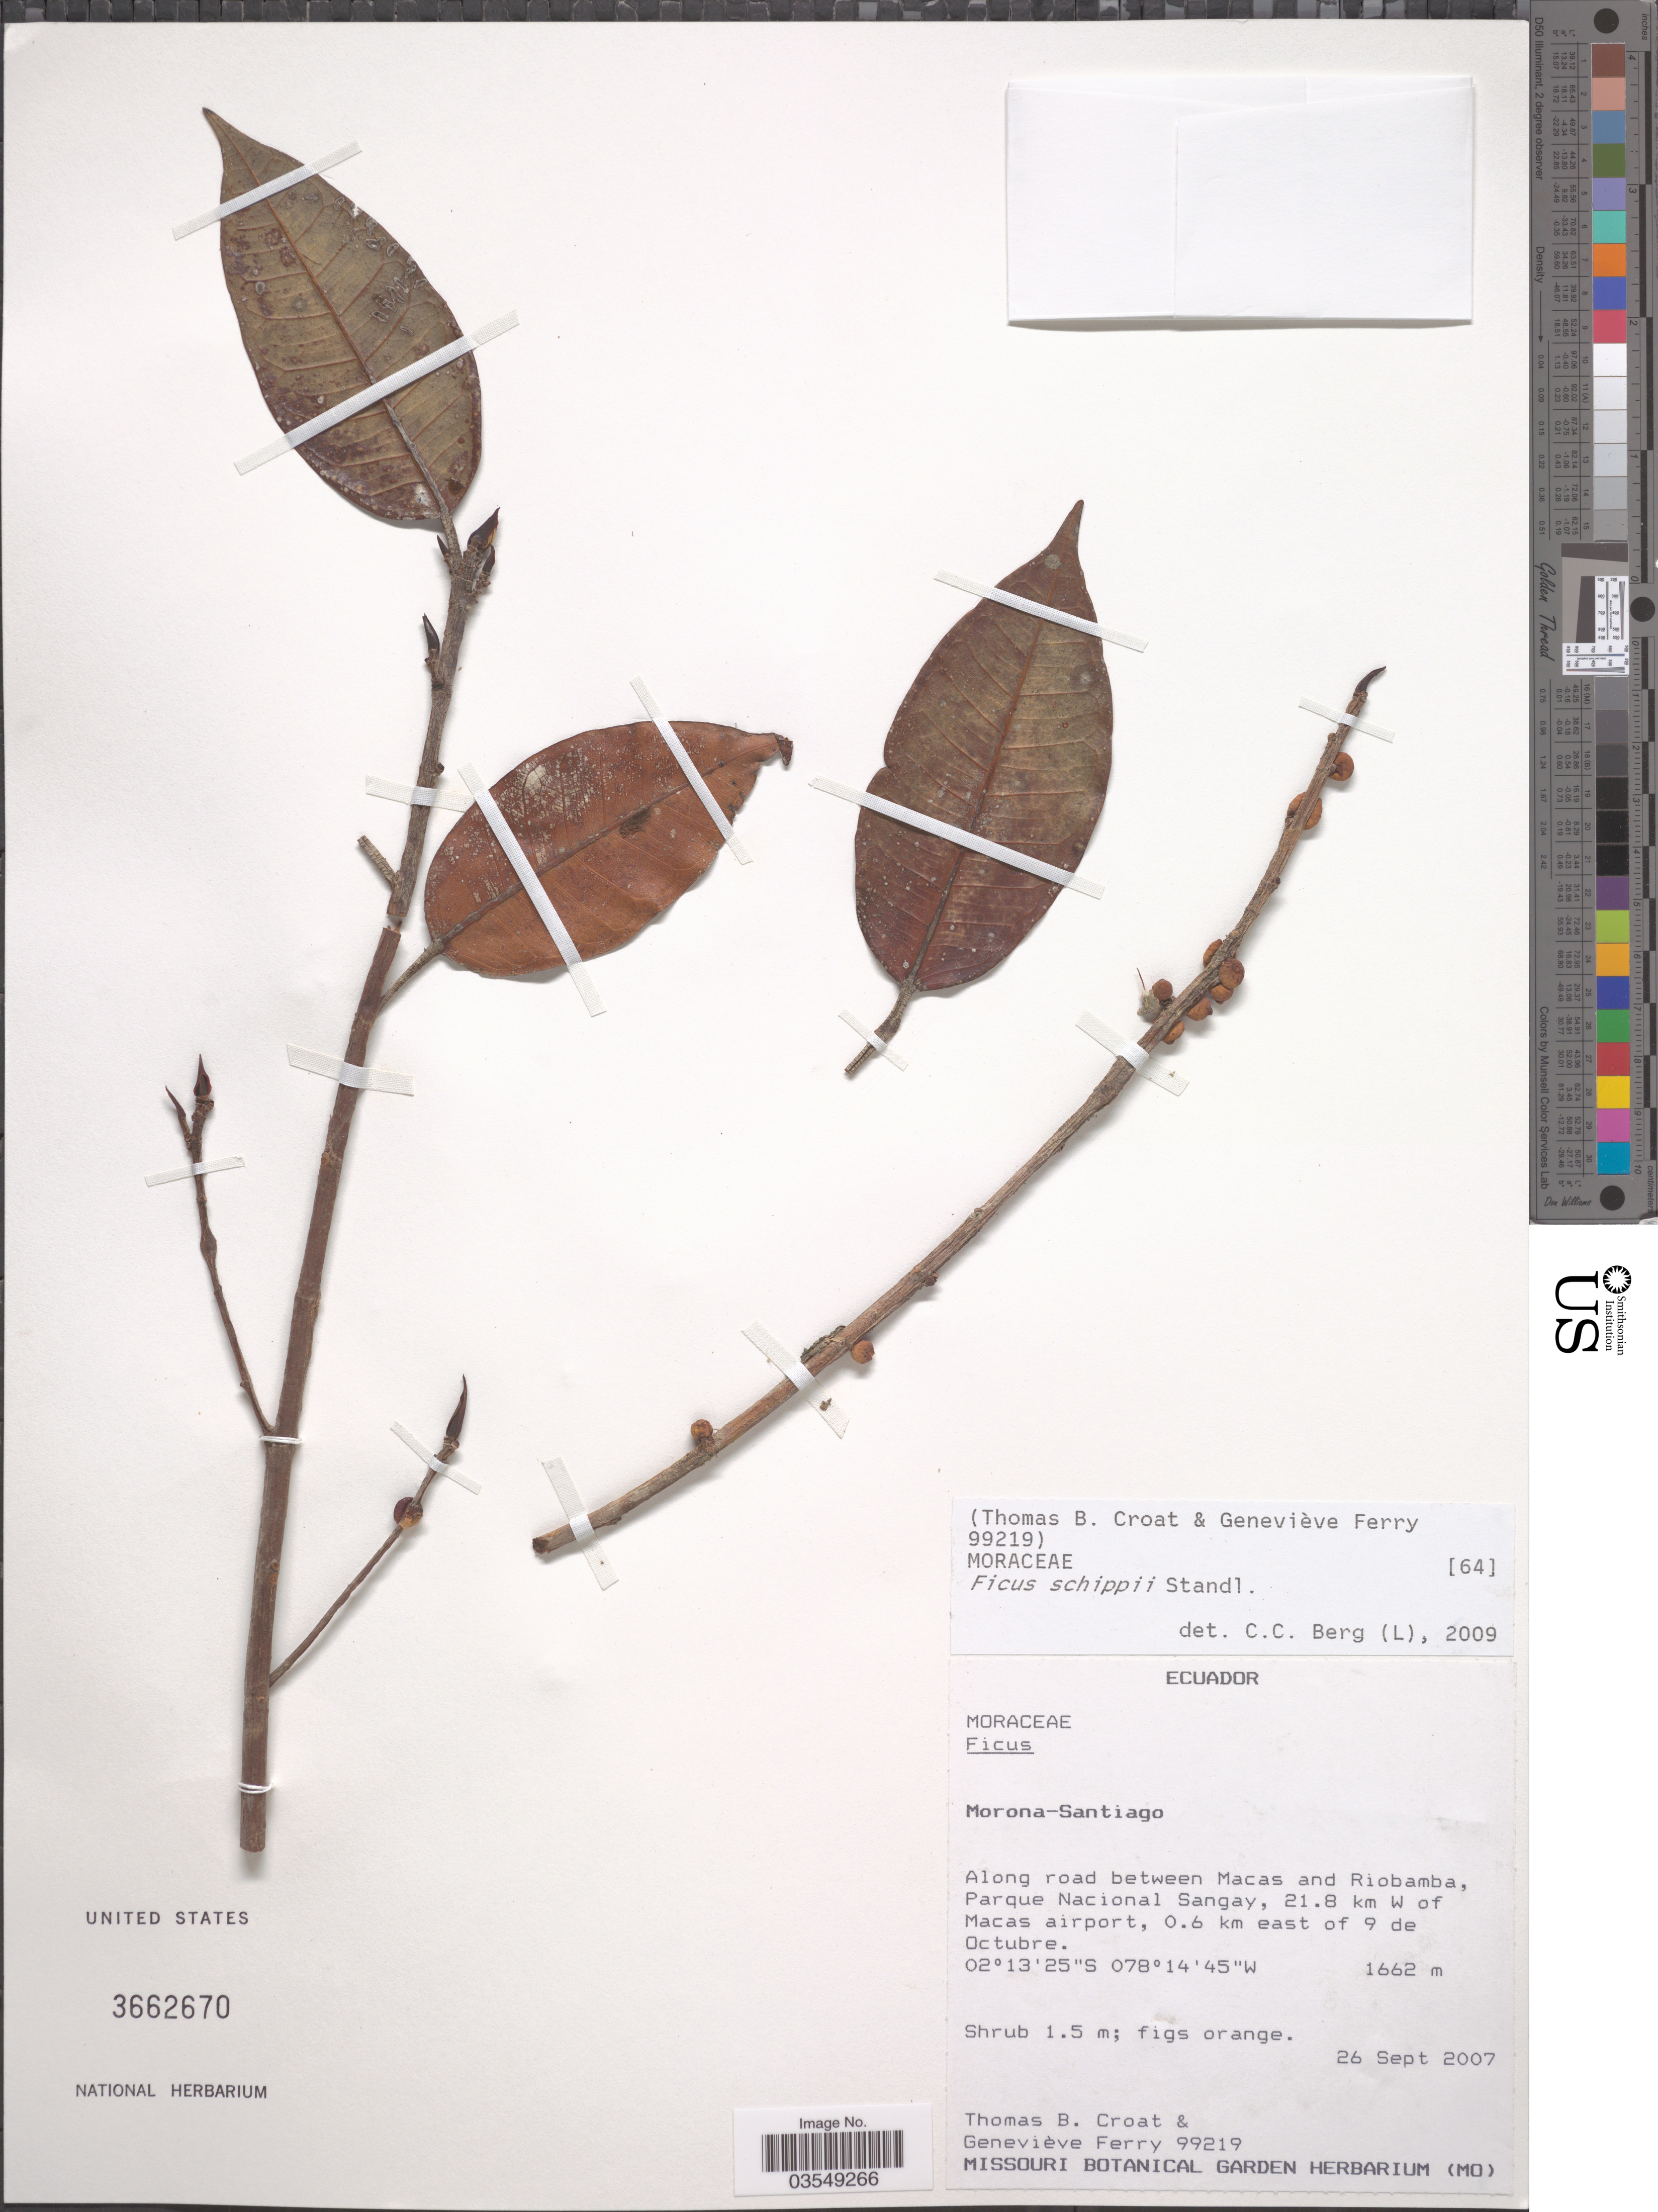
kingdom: Plantae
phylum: Tracheophyta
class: Magnoliopsida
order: Rosales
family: Moraceae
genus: Ficus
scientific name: Ficus schippii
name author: Standl.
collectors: T. B. Croat & G. Ferry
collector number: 99219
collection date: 2007-09-26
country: Ecuador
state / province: Morona-Santiago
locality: Along road between Macas and Riobamba, Parque Nacional Sangay, 21.8 km W of Macas airport, 0.6 km east of 9 de Octubre.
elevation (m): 1662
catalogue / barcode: US 3662670